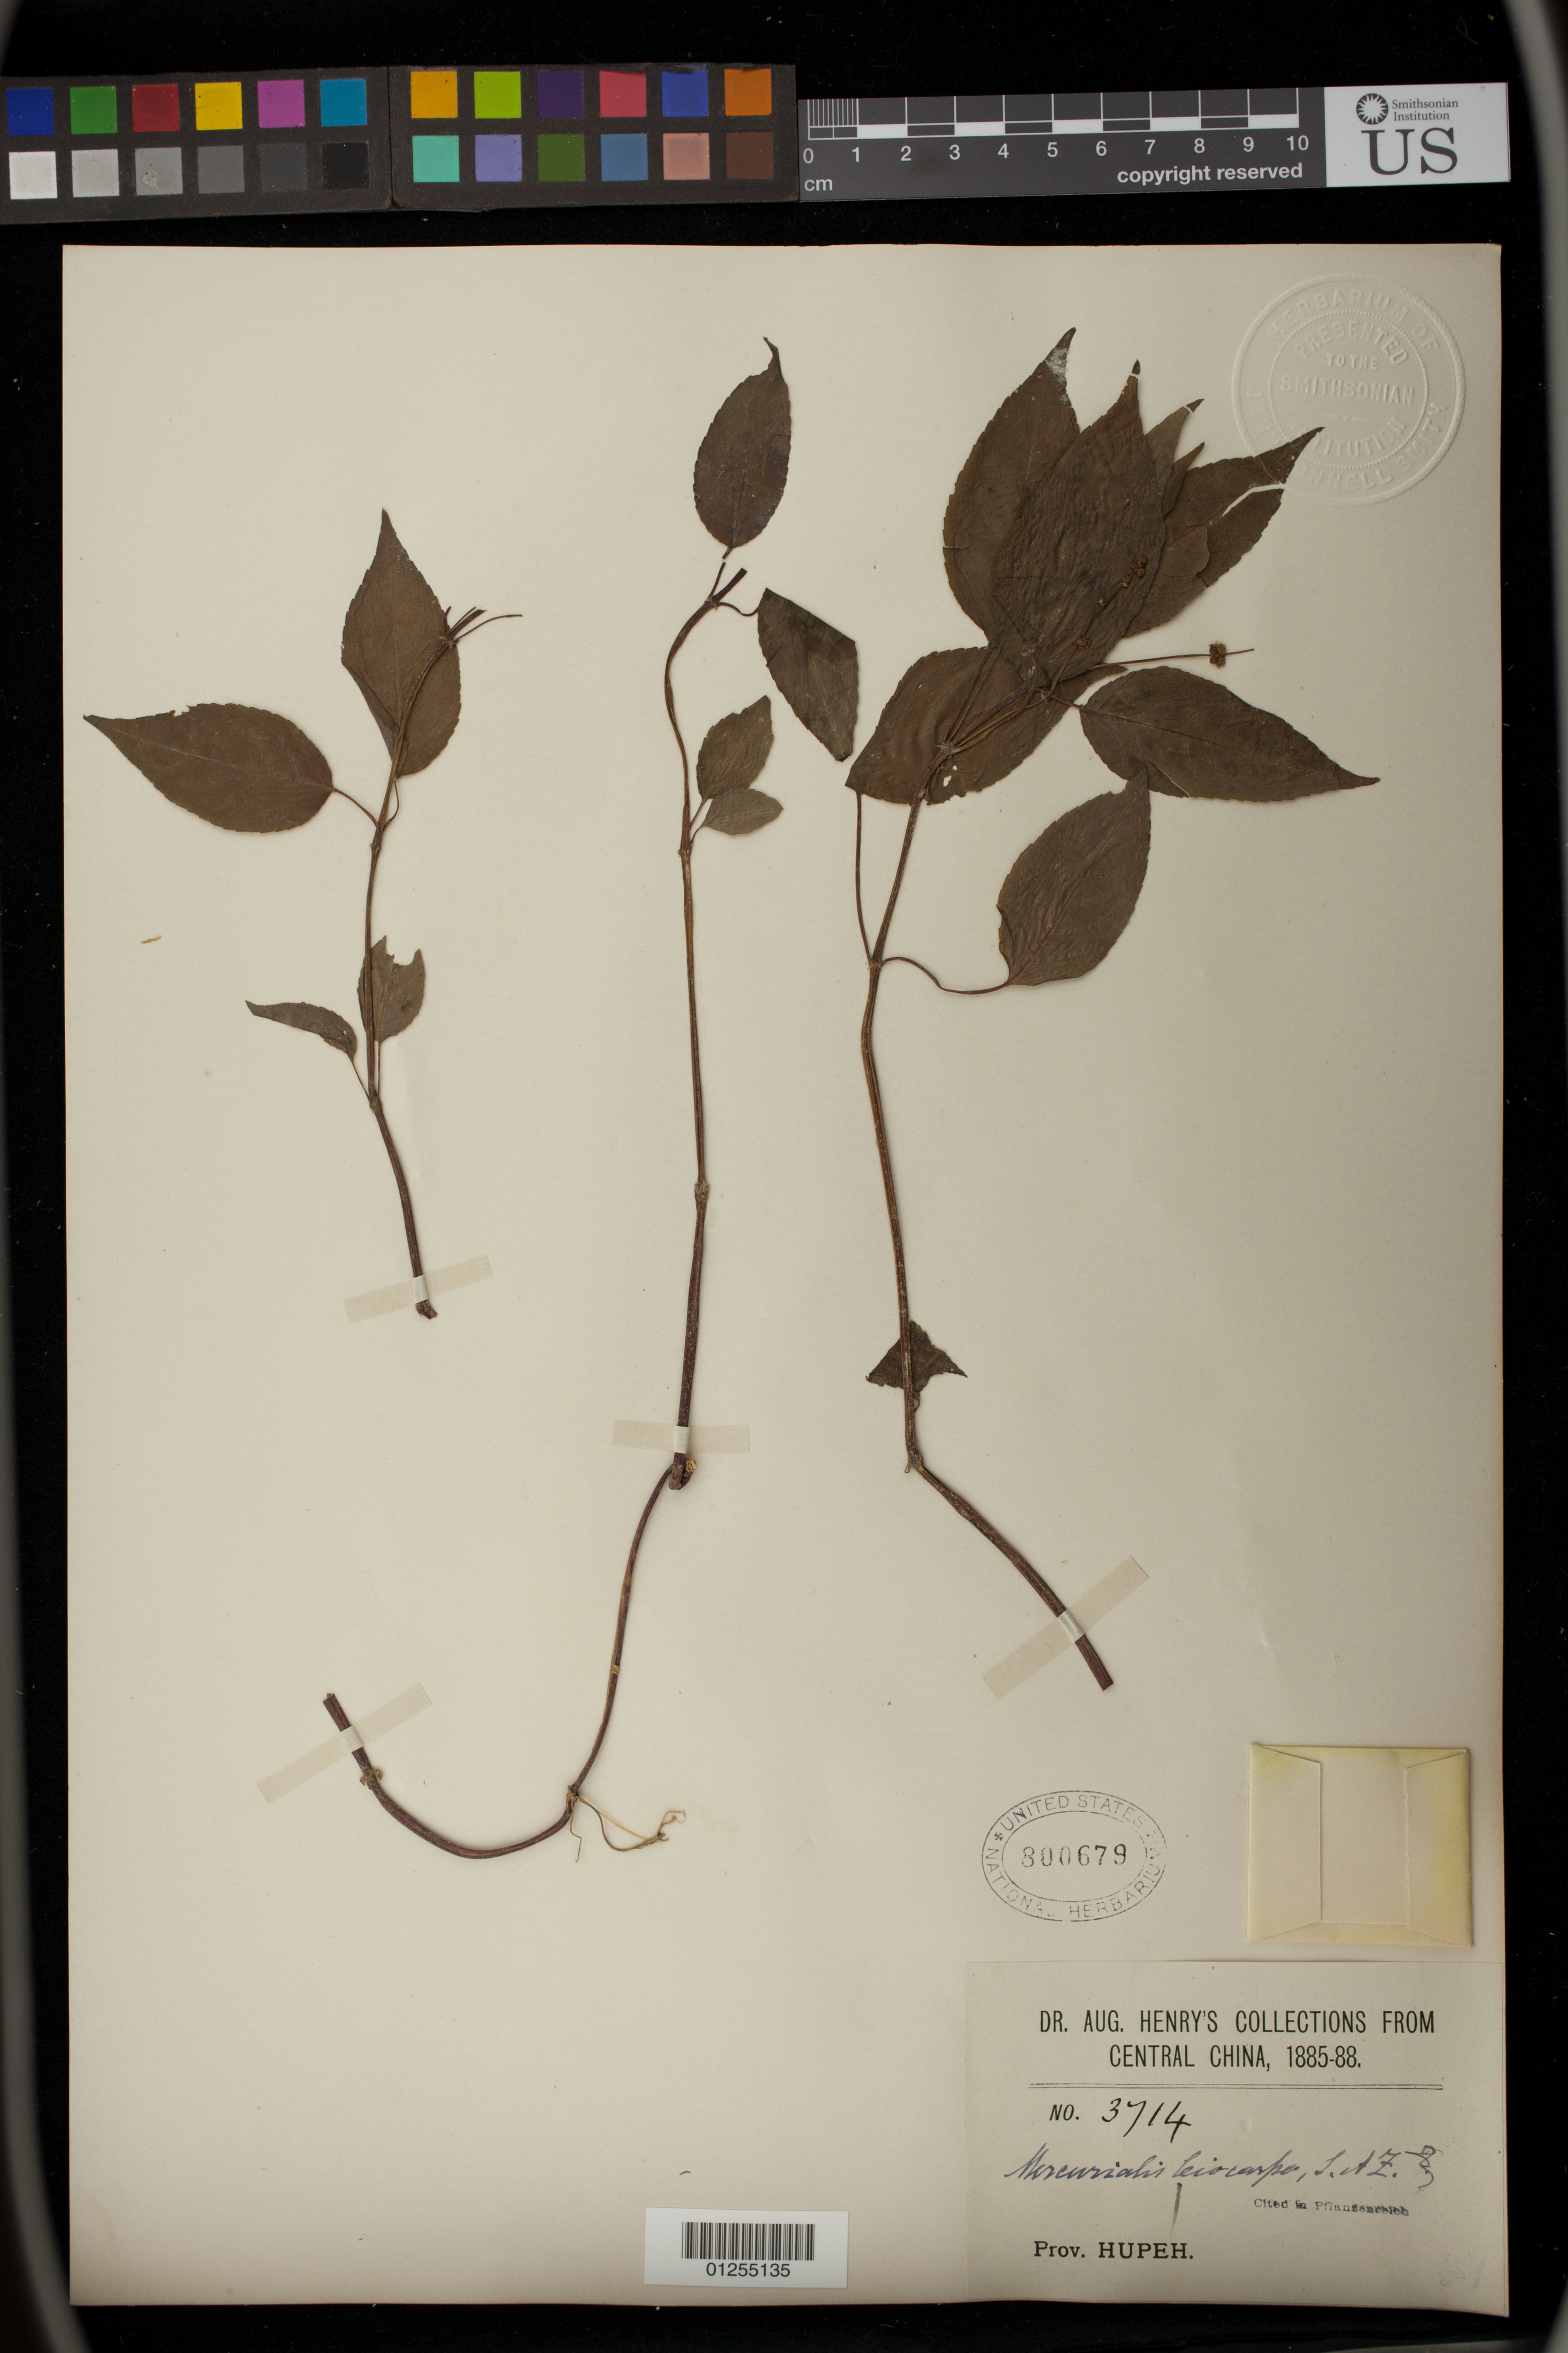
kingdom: Plantae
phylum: Tracheophyta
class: Magnoliopsida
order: Malpighiales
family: Euphorbiaceae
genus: Mercurialis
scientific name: Mercurialis leiocarpa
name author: Siebold & Zucc.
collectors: A. Henry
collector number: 3714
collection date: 1885/1888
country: China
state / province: Hubei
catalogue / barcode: US 800679